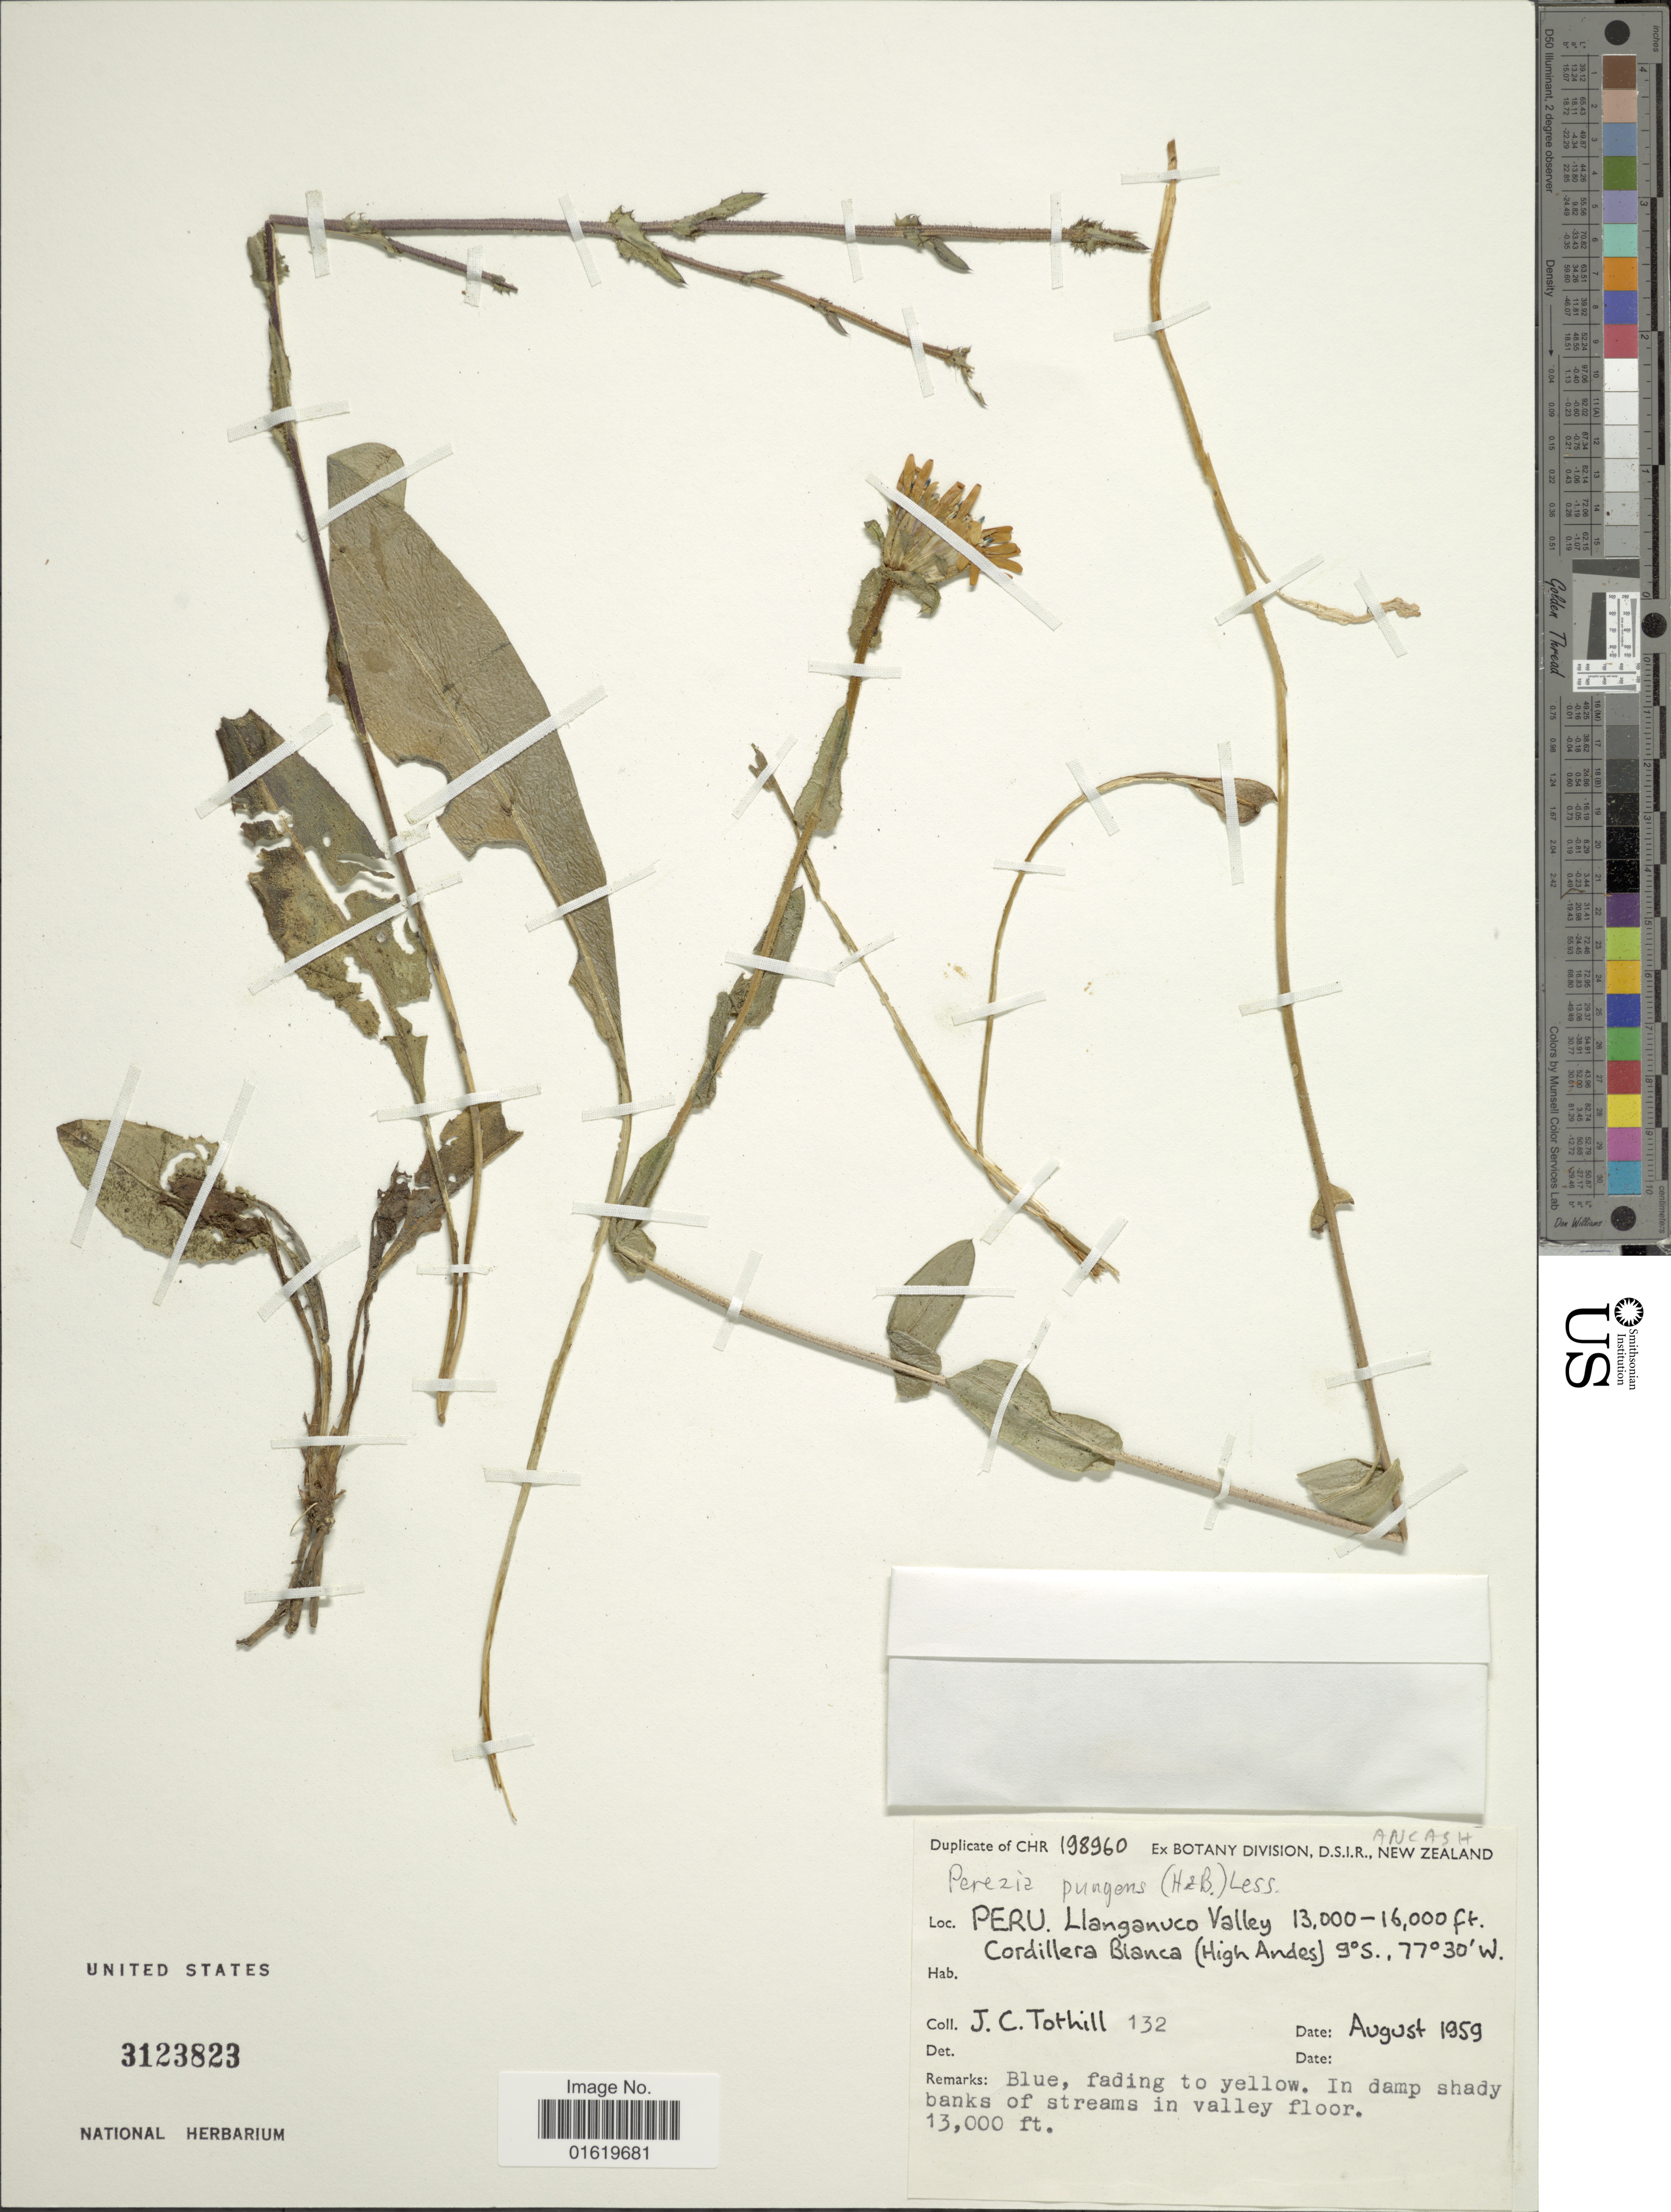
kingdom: Plantae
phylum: Tracheophyta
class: Magnoliopsida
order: Asterales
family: Asteraceae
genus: Perezia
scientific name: Perezia pungens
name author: (Humb. & Bonpl.) Less.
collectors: J. C. Tothill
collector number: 132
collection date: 1959-08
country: Peru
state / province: Ancash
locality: Peru. Llanganuco Valley. Cordillera Blanca (High Andes).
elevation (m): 3962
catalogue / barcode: US 3123823